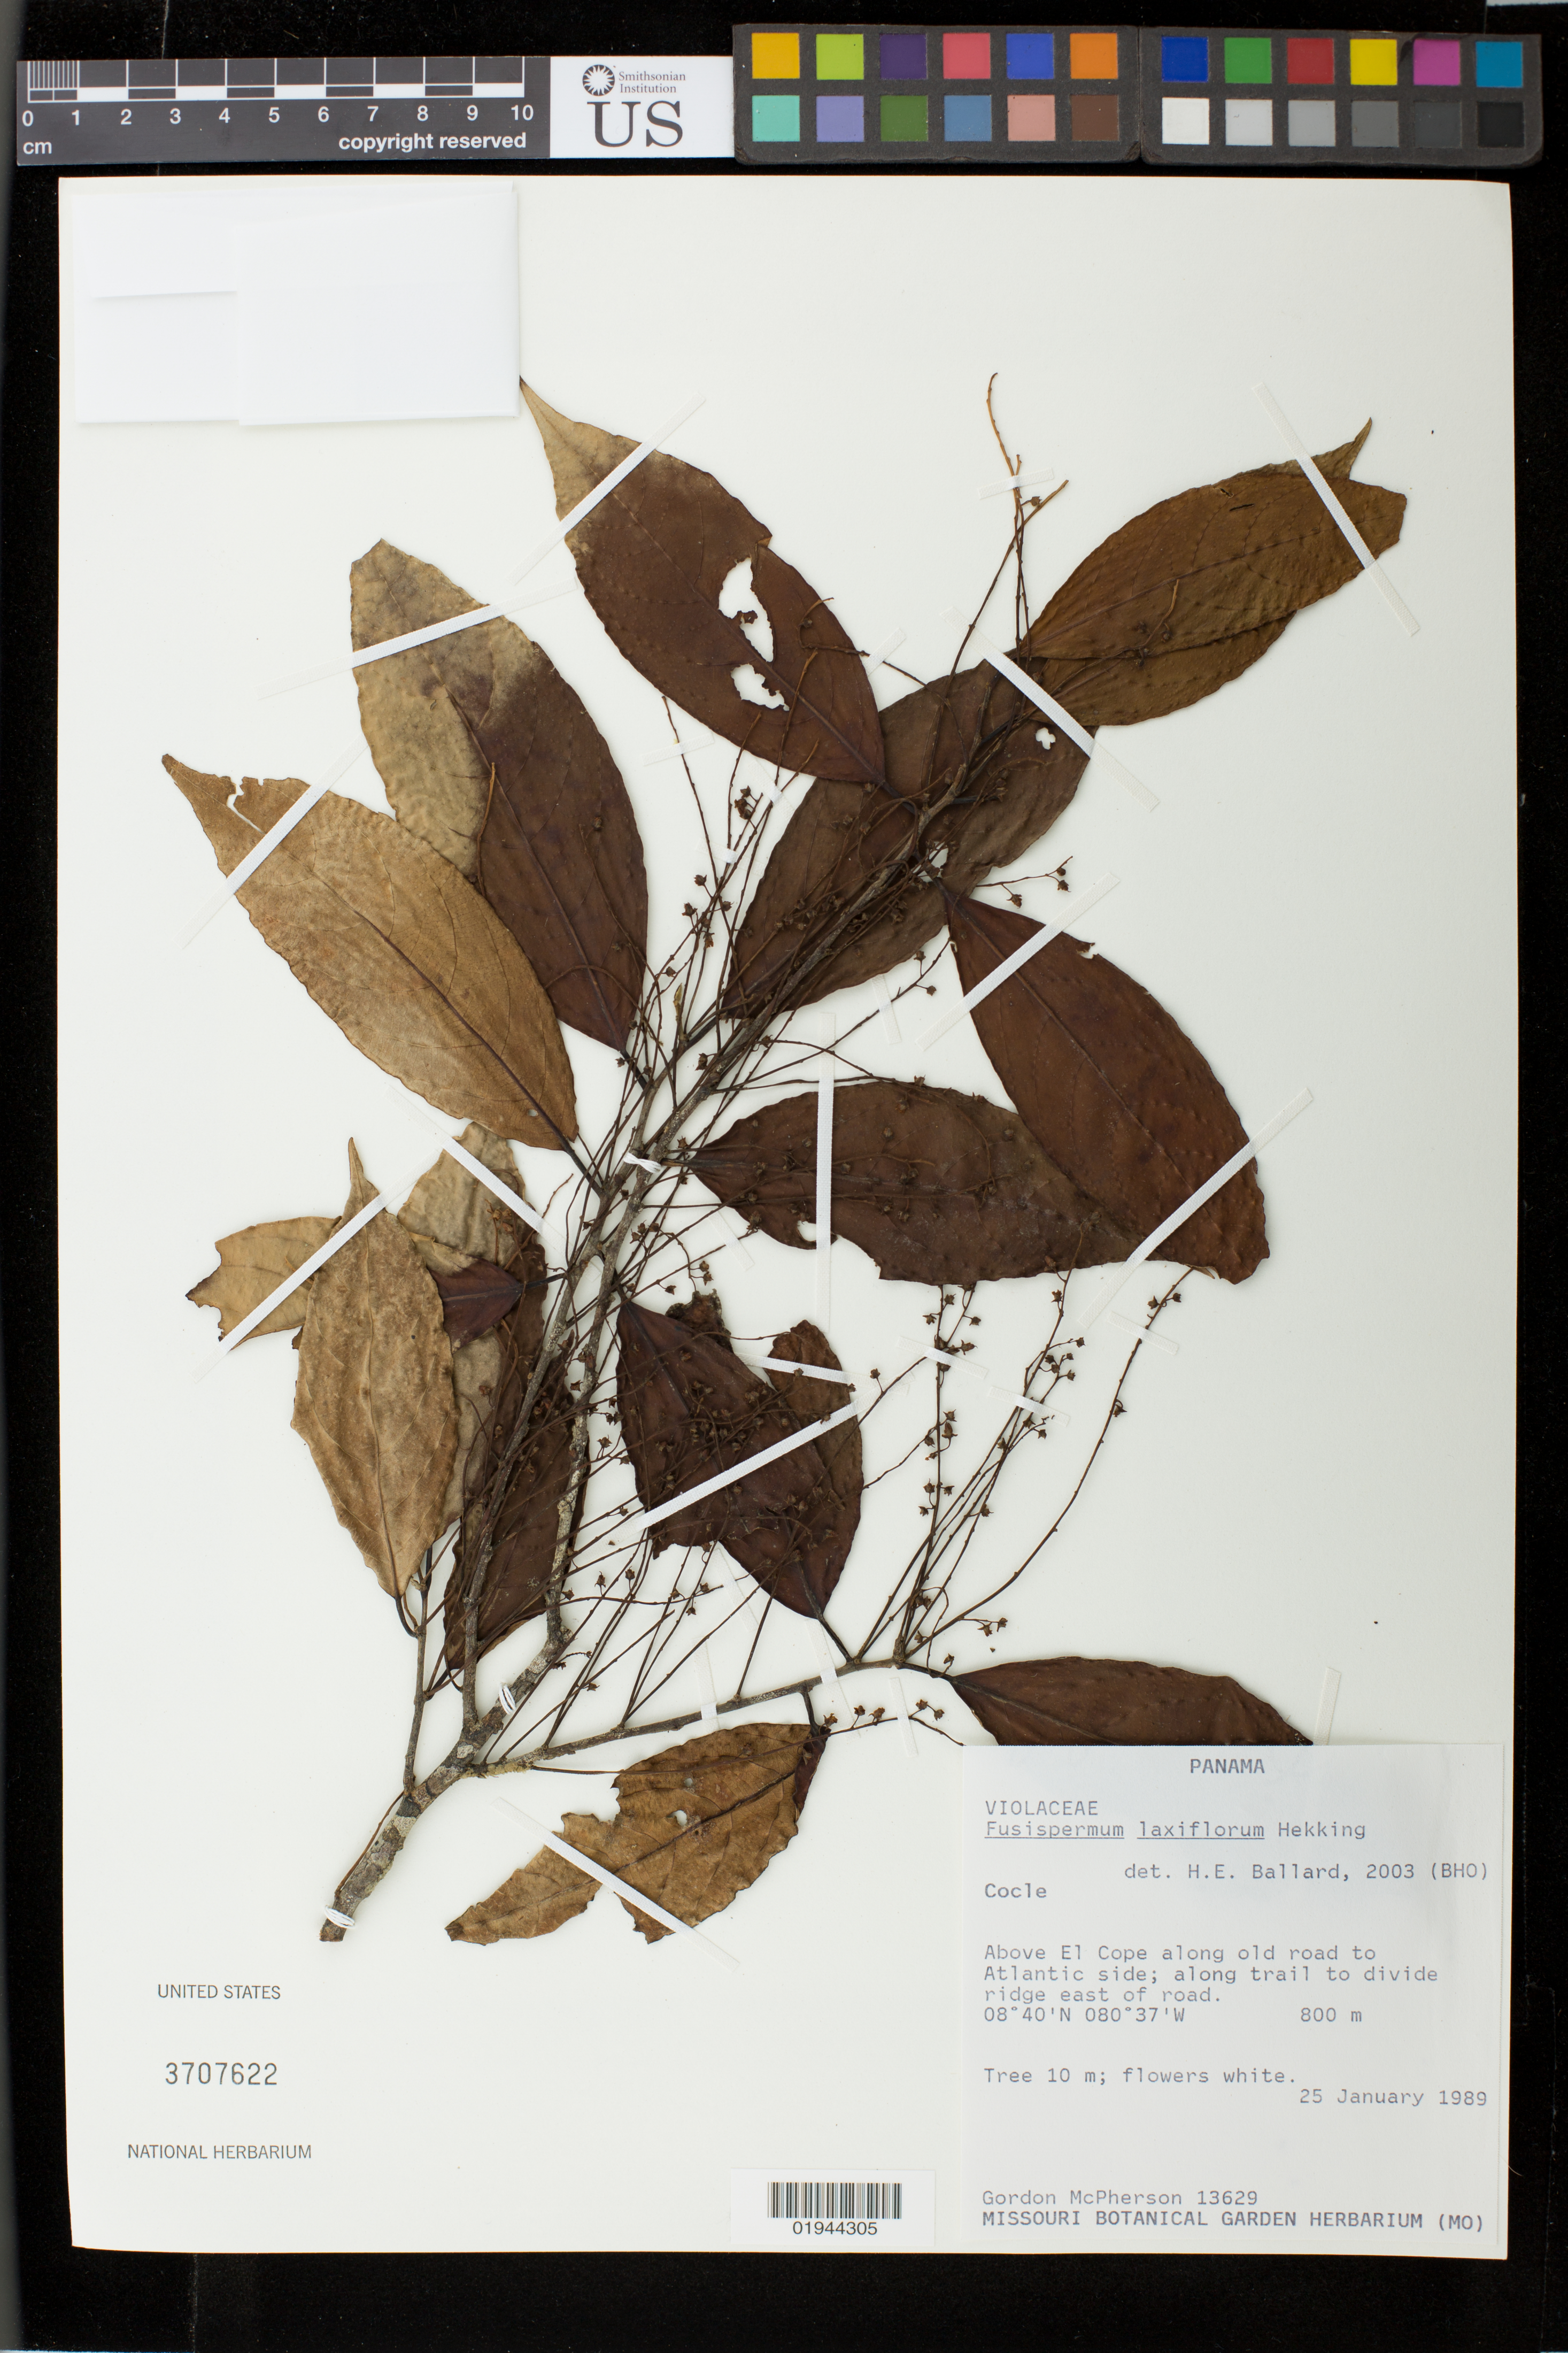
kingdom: Plantae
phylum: Tracheophyta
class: Magnoliopsida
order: Malpighiales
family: Violaceae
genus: Fusispermum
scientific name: Fusispermum laxiflorum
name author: Hekking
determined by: Ballard, Harvey E.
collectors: G. D. McPherson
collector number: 13629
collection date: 1989-01-25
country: Panama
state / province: Coclé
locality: Above El Cope along old road to Atlantic side; along trail to divide ridge east of road.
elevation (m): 800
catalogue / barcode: US 3707622